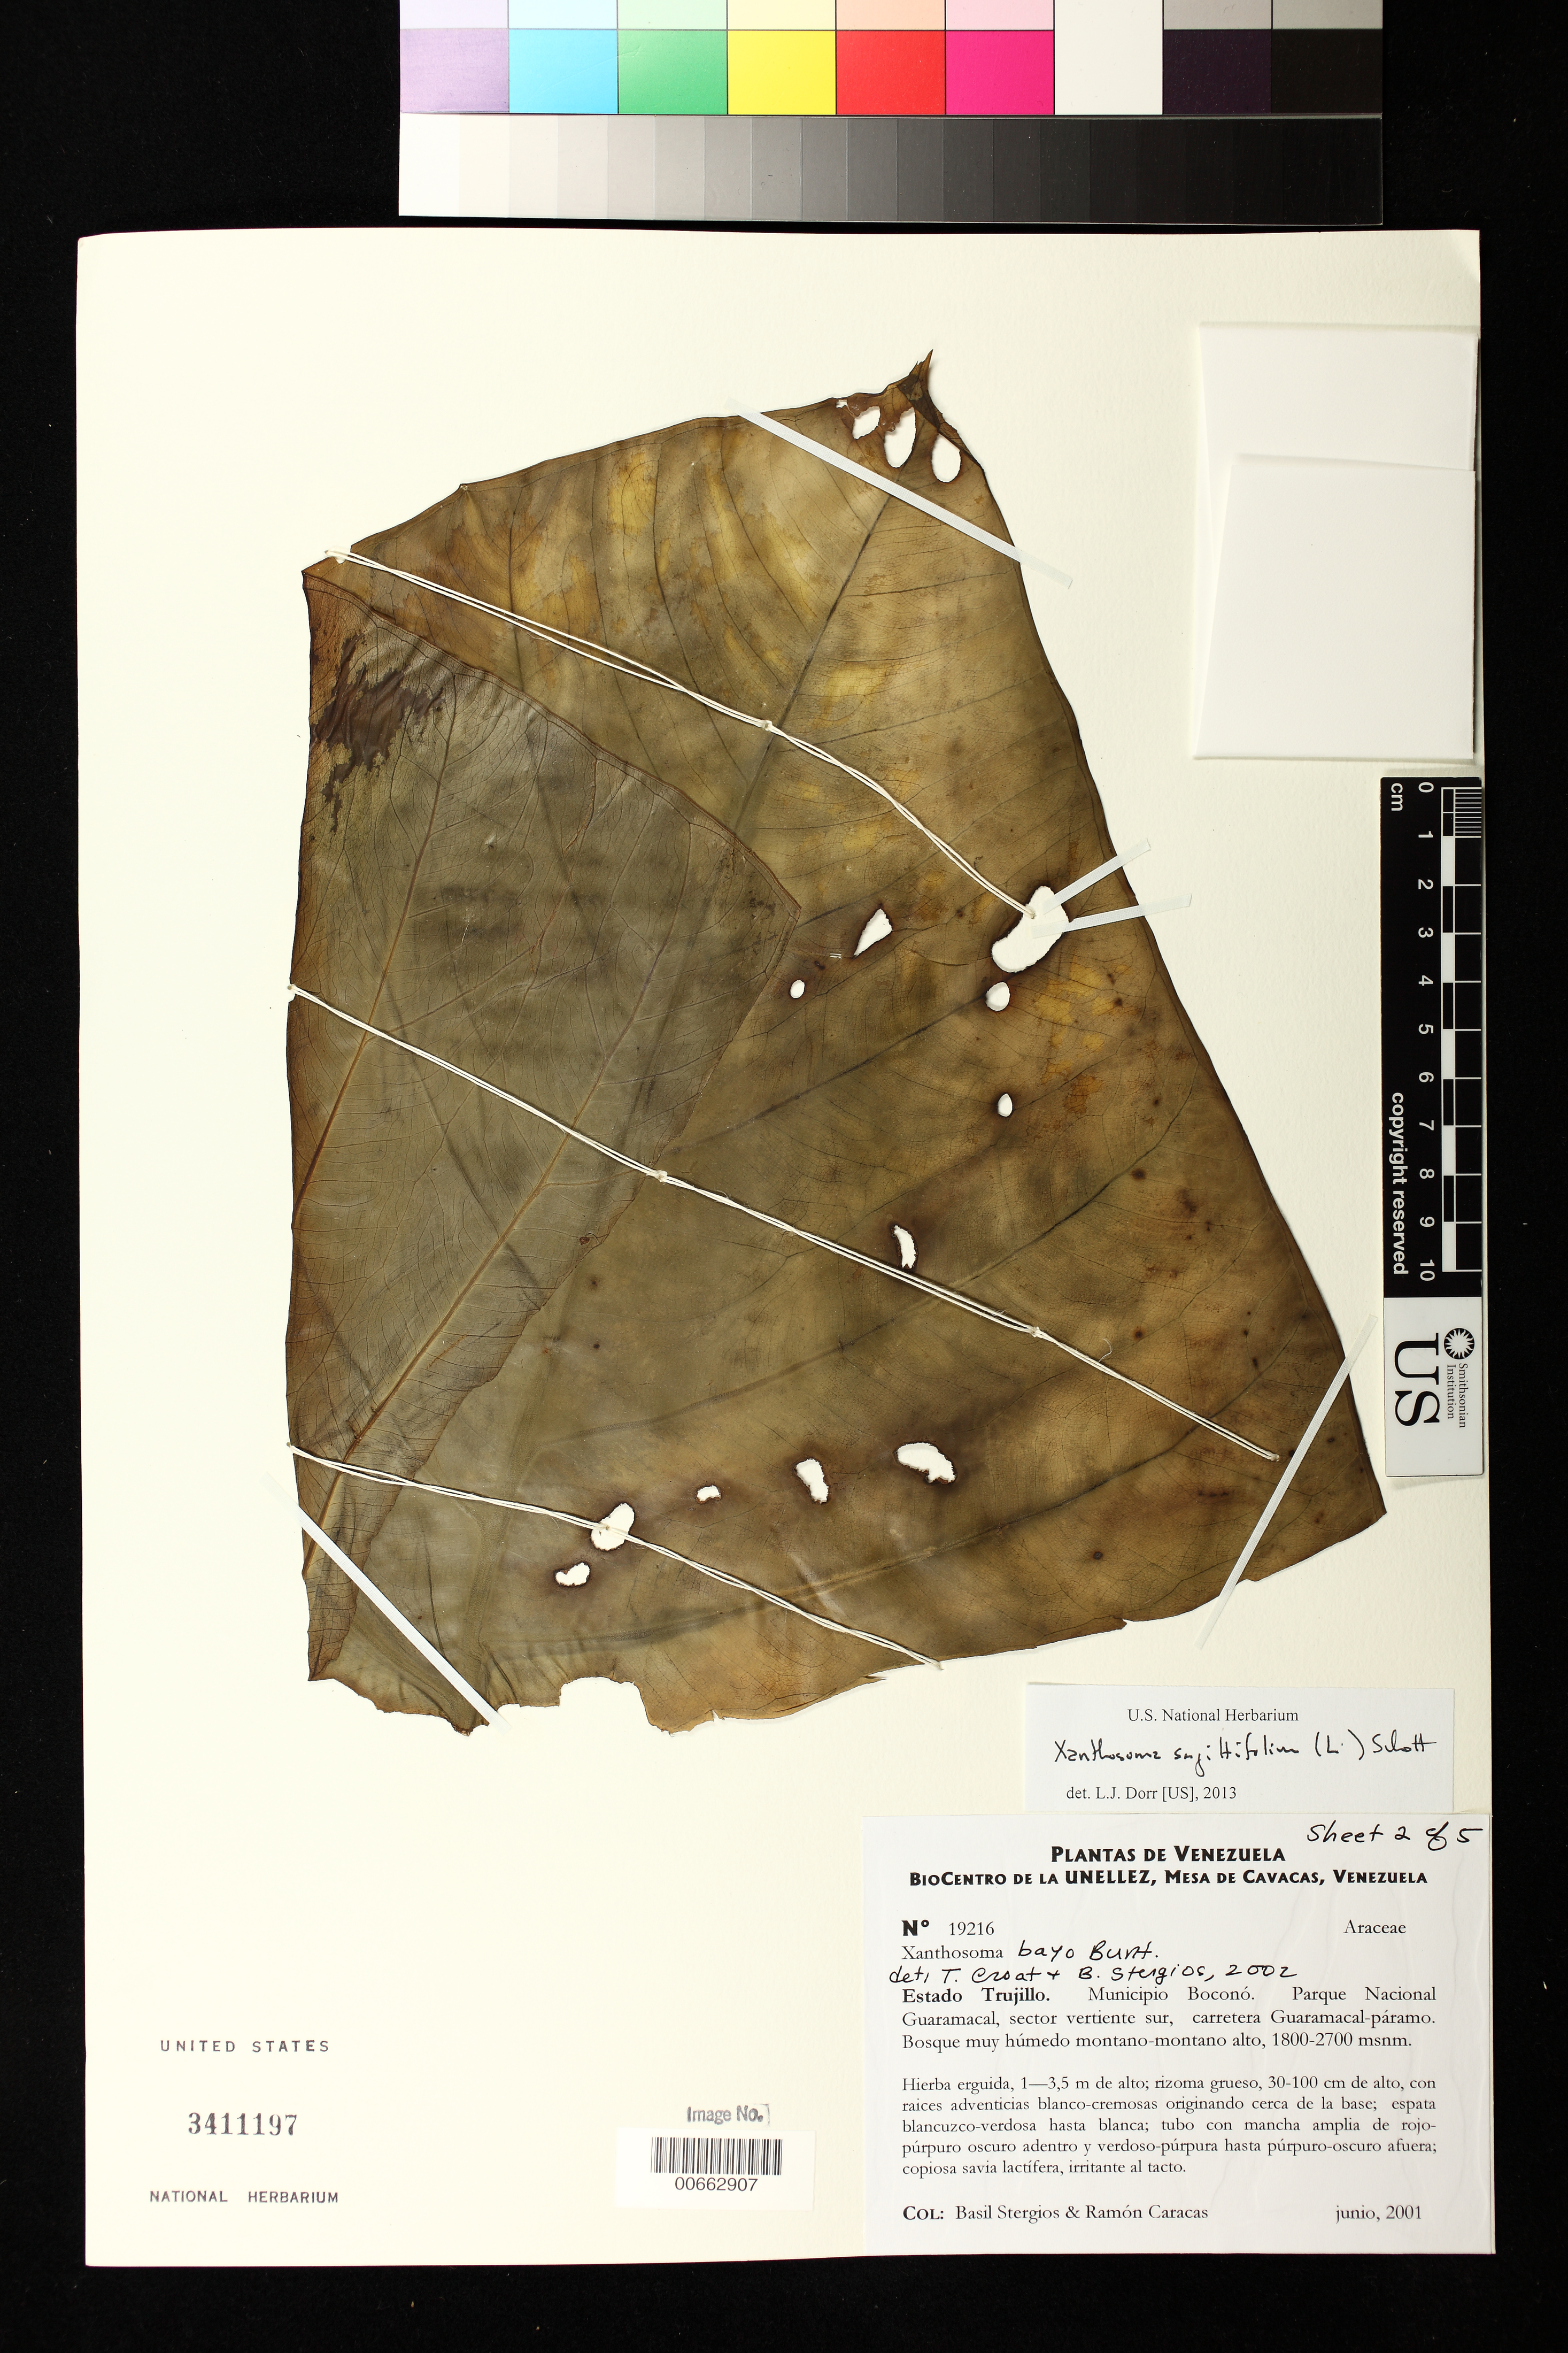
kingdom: Plantae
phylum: Tracheophyta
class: Liliopsida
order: Alismatales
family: Araceae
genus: Xanthosoma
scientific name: Xanthosoma stergiosii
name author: Croat & Delannay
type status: Isotype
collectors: B. G. Stergios & R. Caracas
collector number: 19216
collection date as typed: Jun 2001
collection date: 2001-06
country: Venezuela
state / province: Trujillo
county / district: Boconó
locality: Parque Nacional Guaramacal, sector vertiente sur, carretera Guaramacal-páramo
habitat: Bosque muy húmedo montano-montano alto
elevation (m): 1800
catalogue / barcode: US 3411197